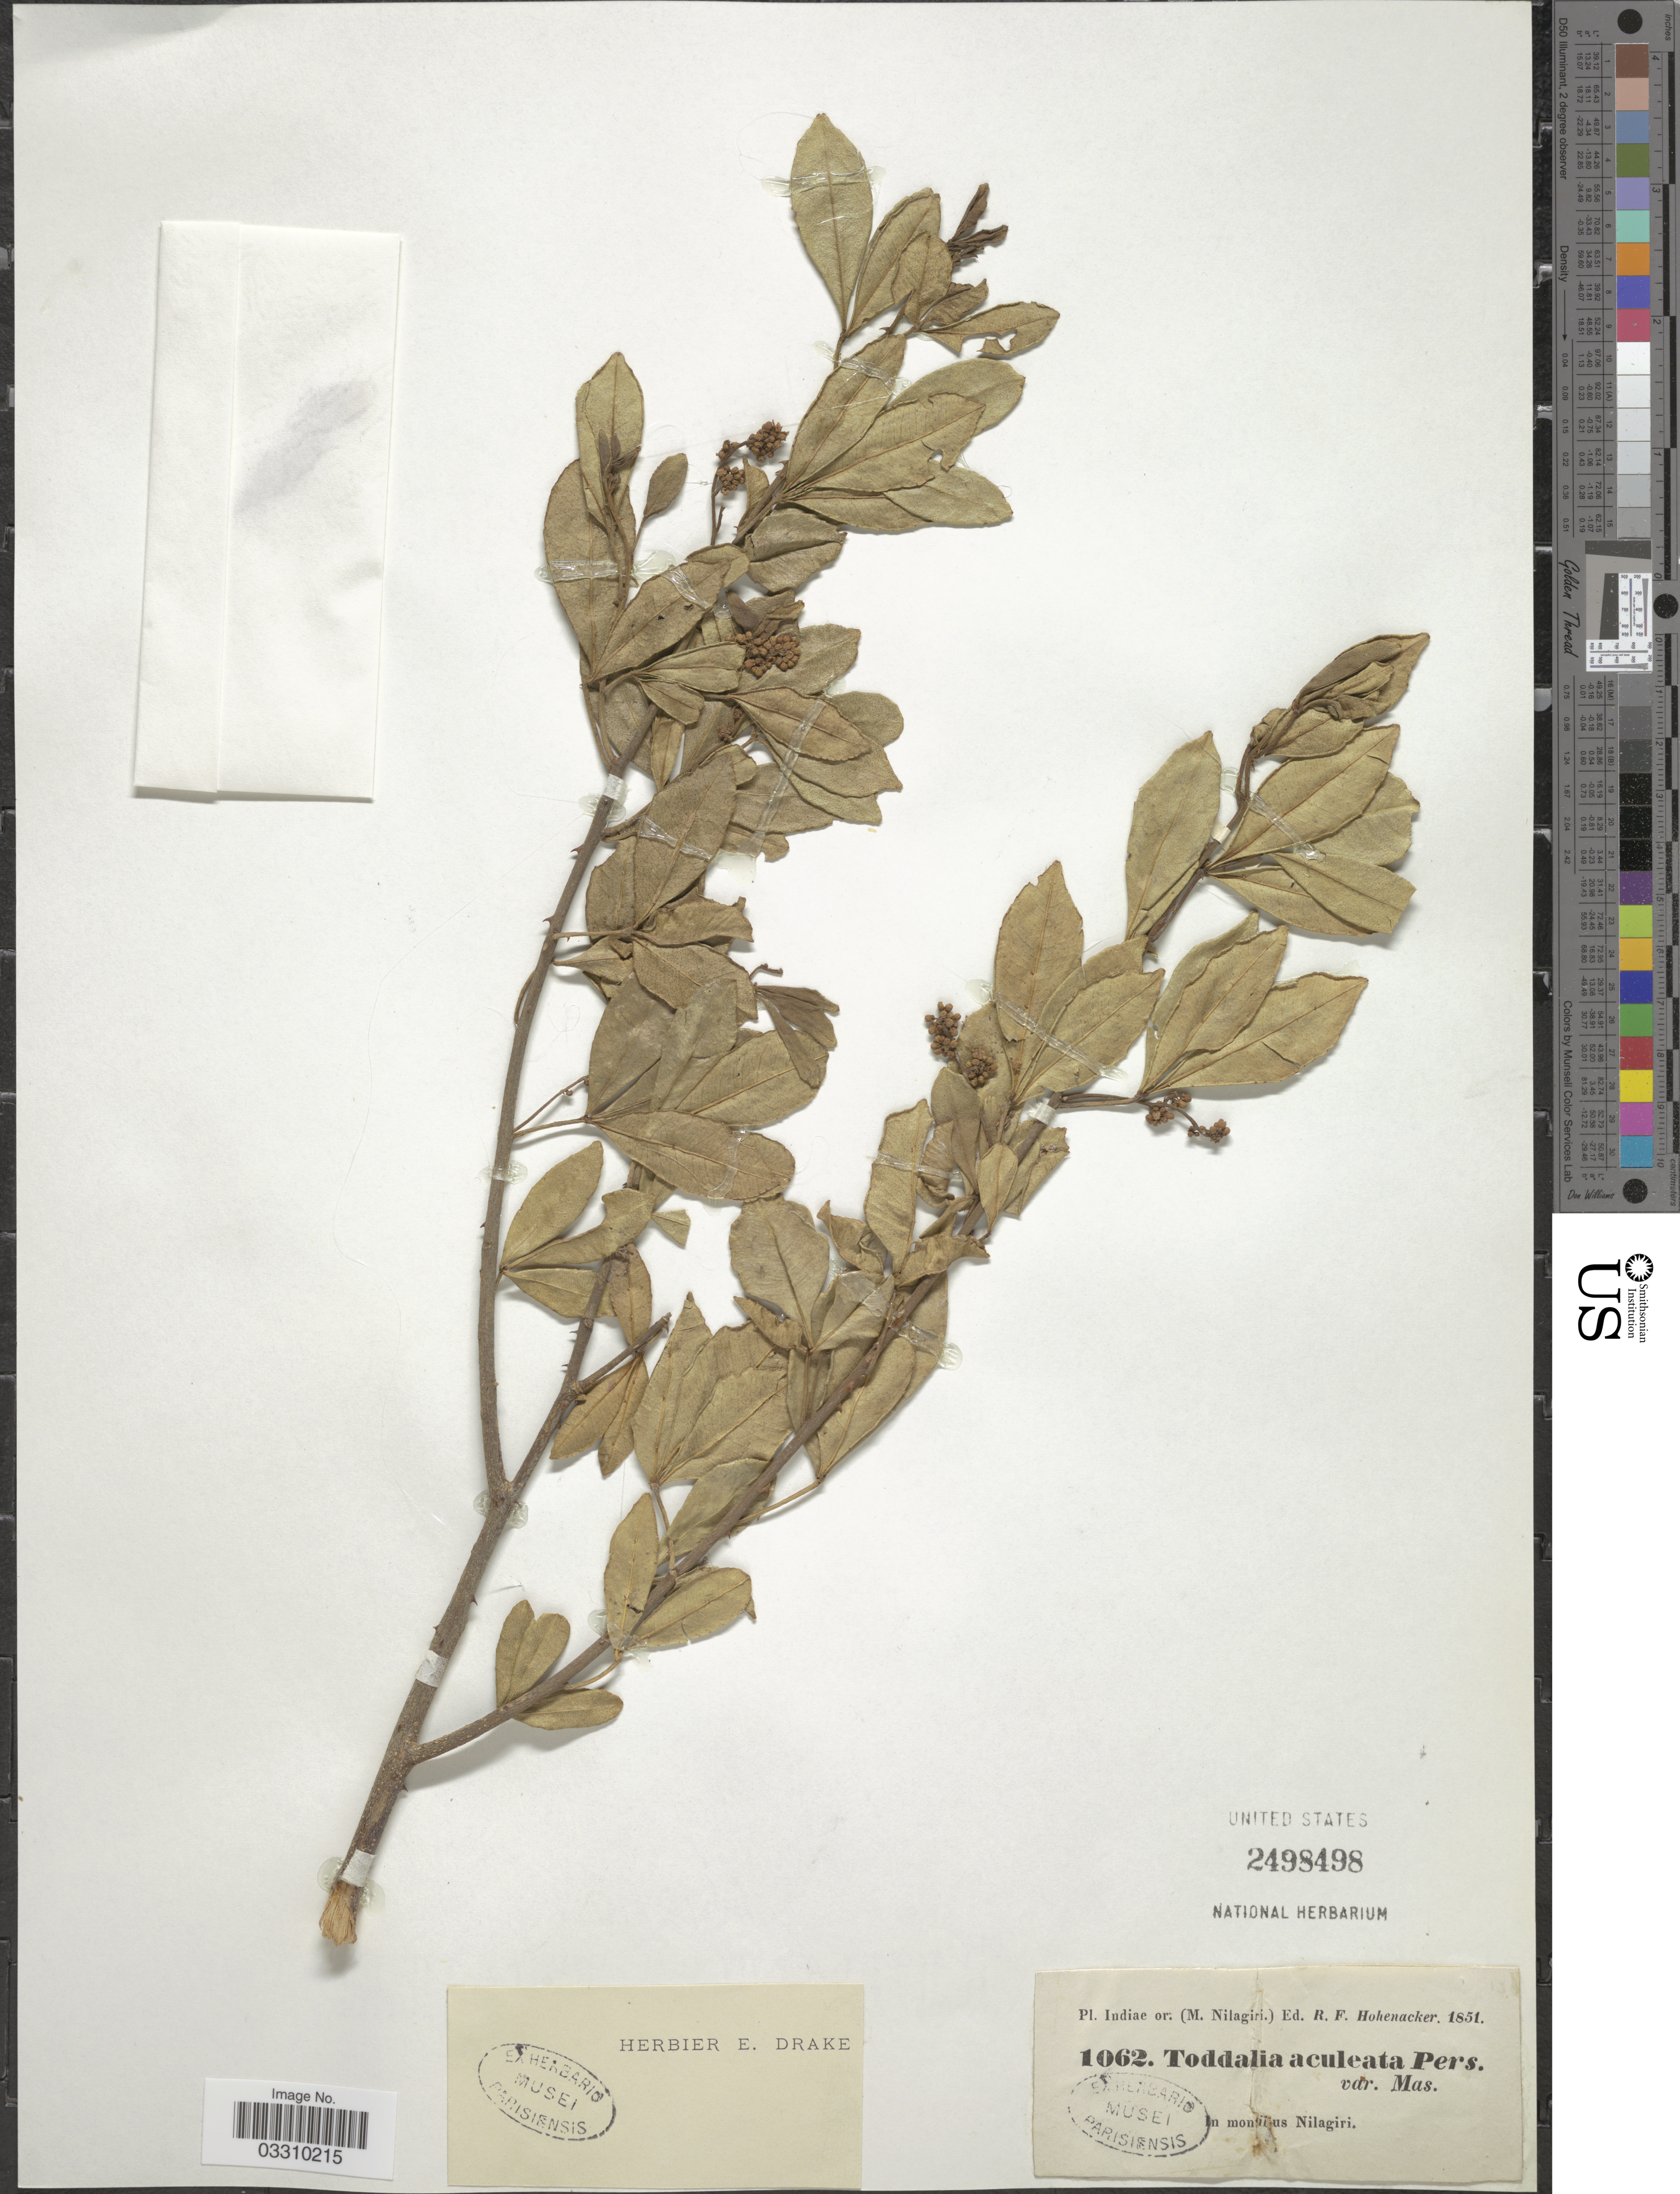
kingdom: Plantae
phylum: Tracheophyta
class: Magnoliopsida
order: Sapindales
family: Rutaceae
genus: Zanthoxylum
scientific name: Zanthoxylum asiaticum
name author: (L.) Appelhans et al.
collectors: R. F. Hohenacker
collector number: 1062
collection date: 1851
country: India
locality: In montibus Nilagiri.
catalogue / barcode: US 2498498